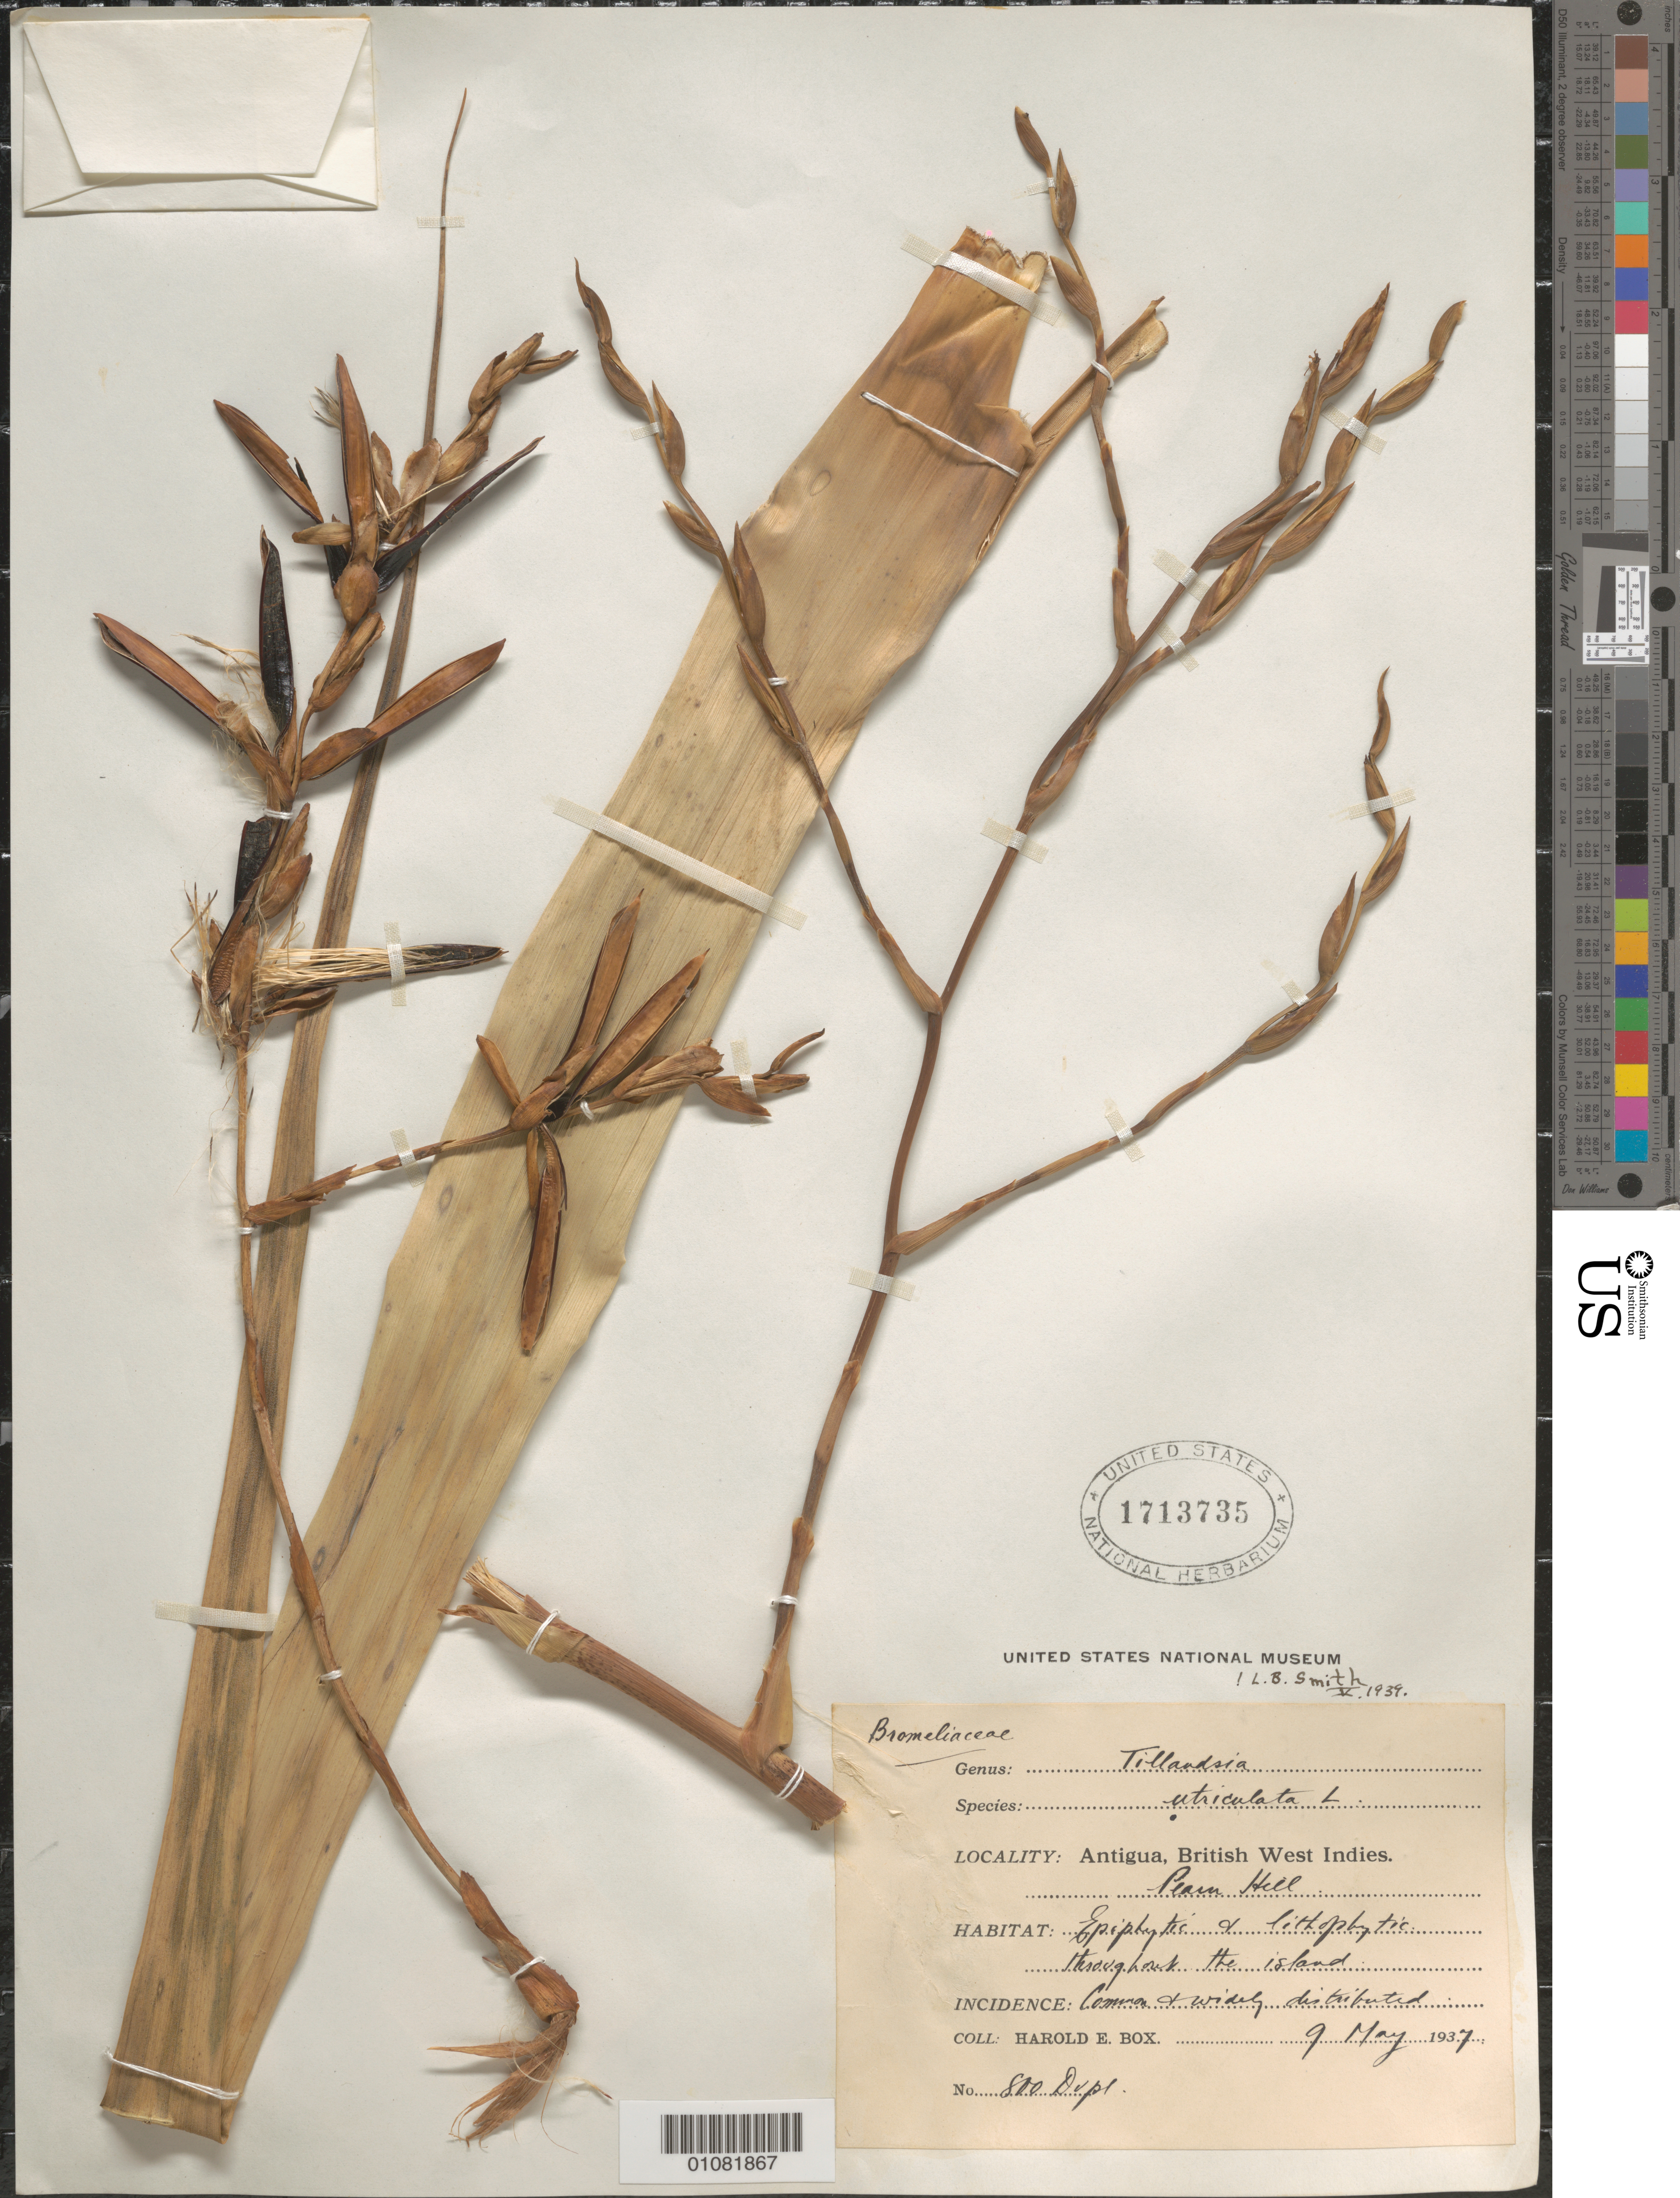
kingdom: Plantae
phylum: Tracheophyta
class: Liliopsida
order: Poales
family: Bromeliaceae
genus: Tillandsia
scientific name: Tillandsia utriculata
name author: L.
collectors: H. E. Box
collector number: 800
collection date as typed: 09 May 1937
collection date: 1937-05-09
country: Antigua and Barbuda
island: Antigua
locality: Pearn Hill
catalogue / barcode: US 1713735